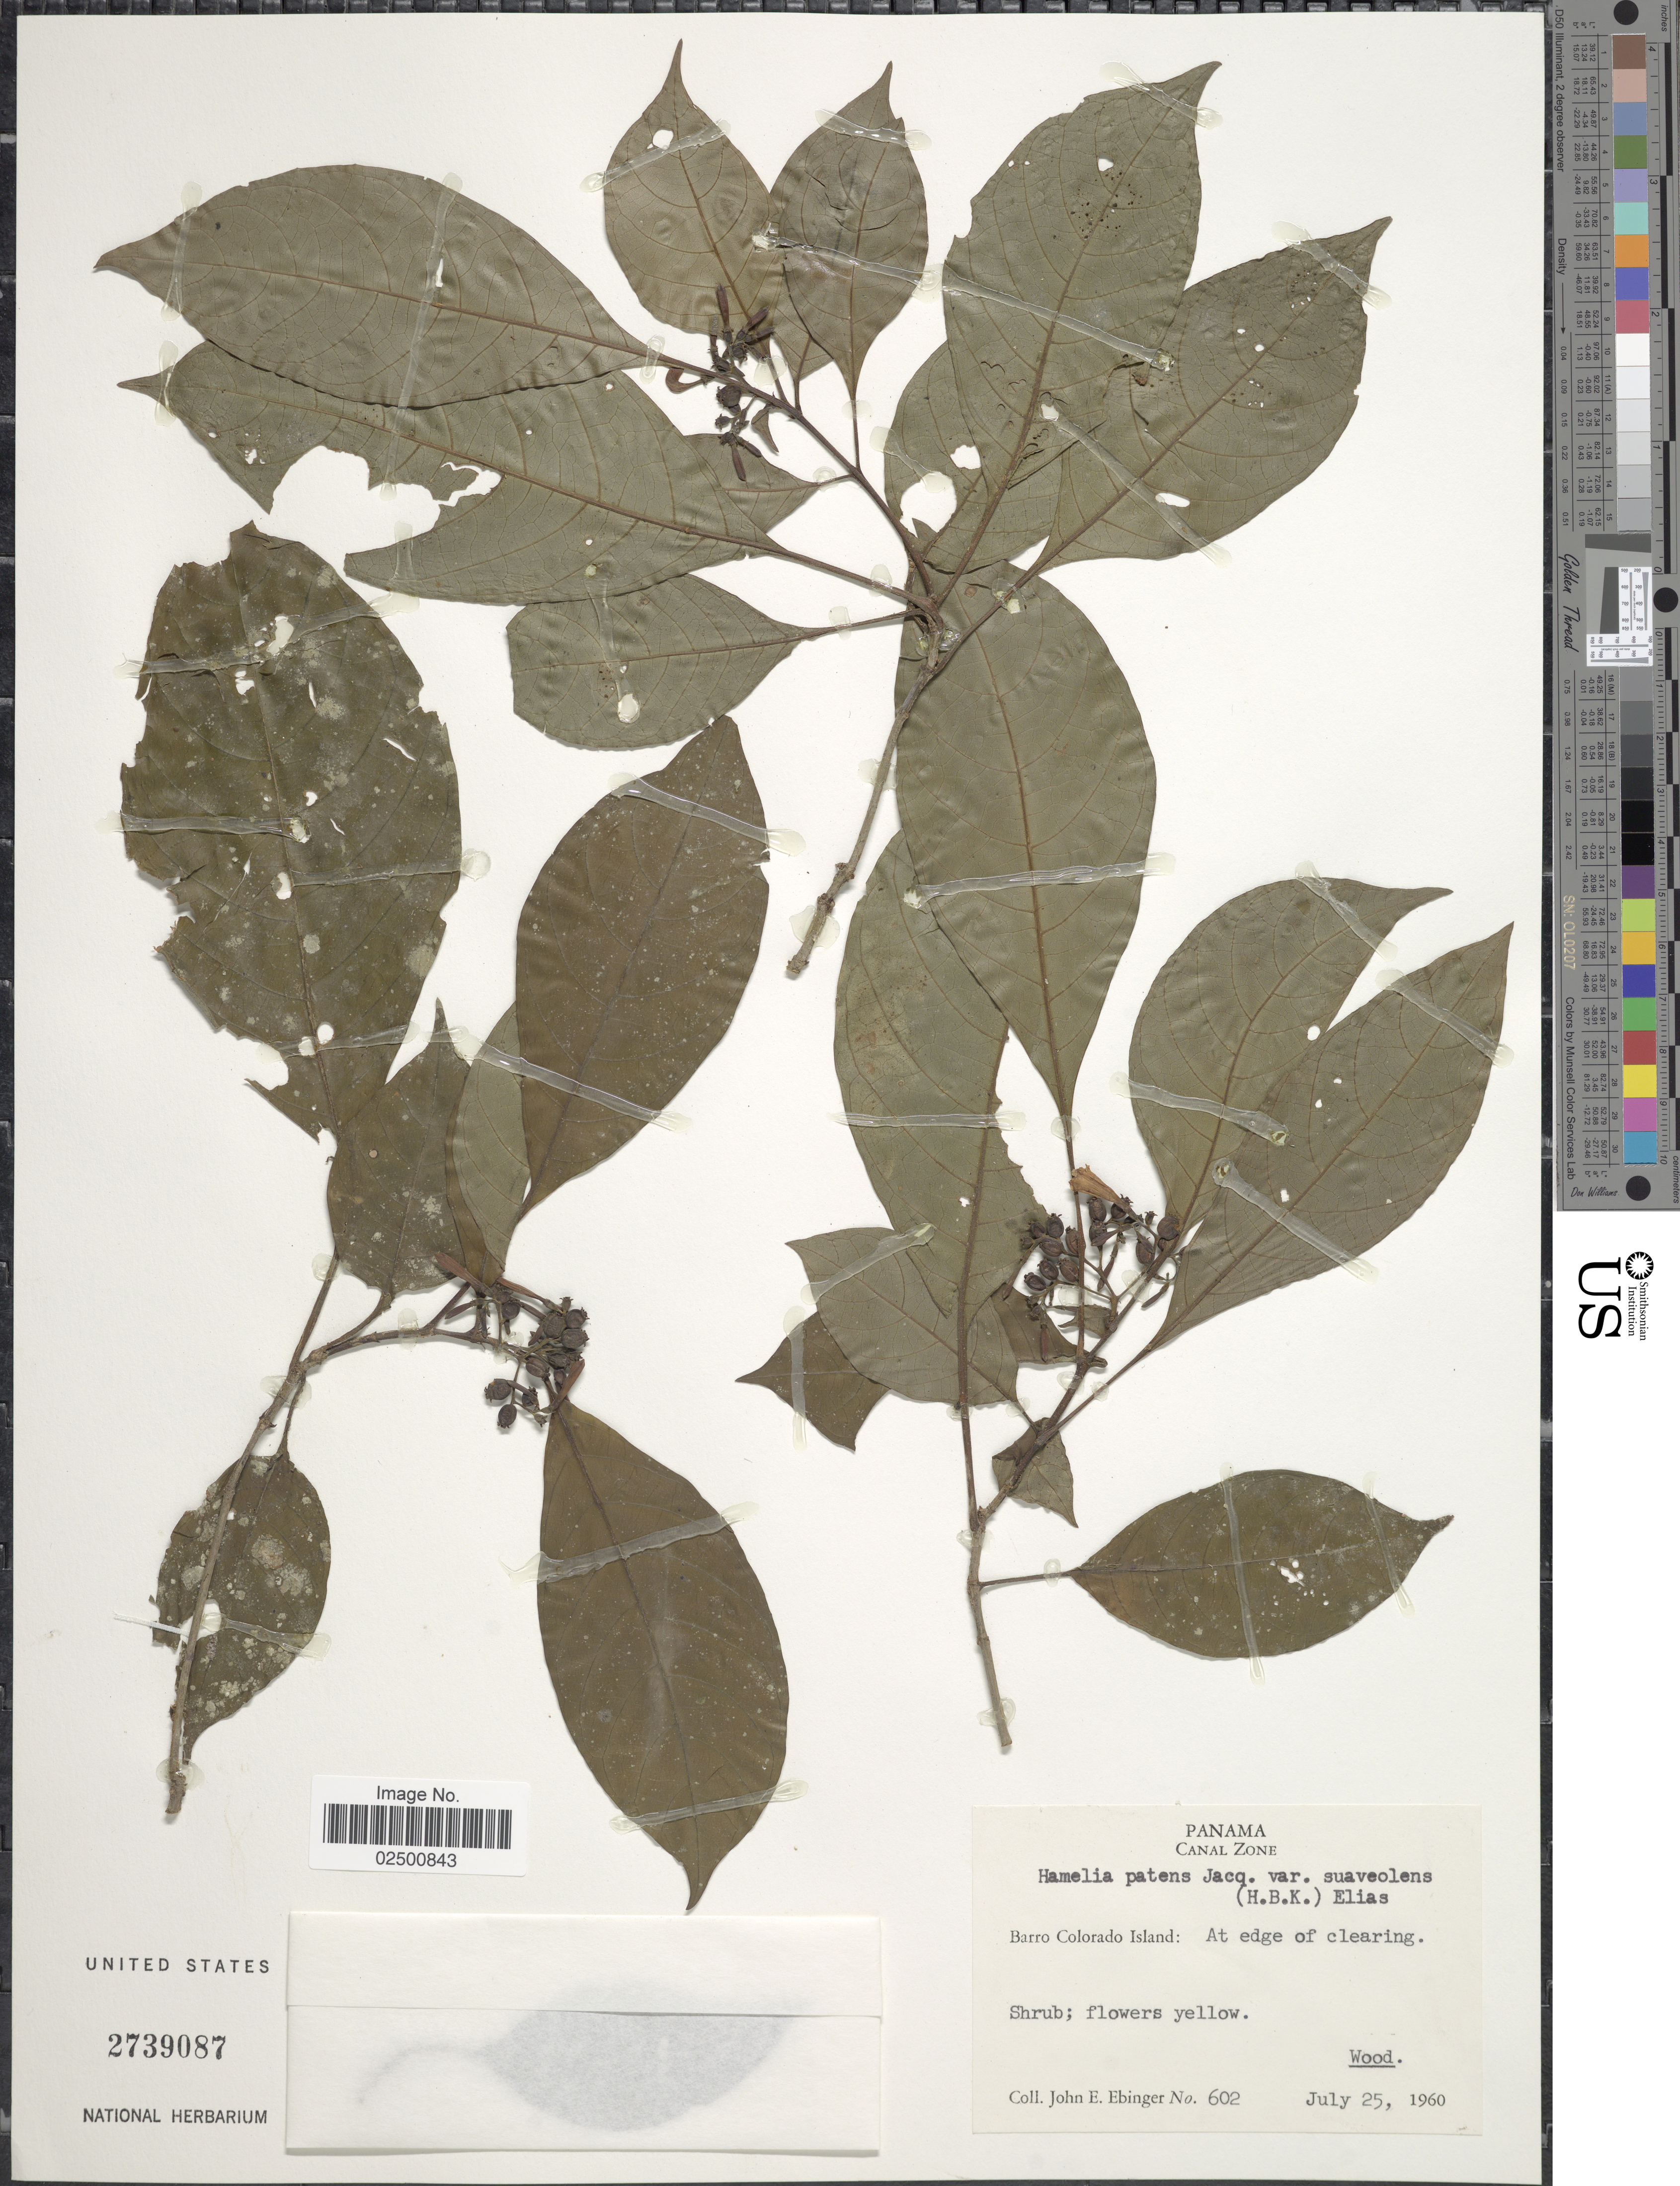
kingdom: Plantae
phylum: Tracheophyta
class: Magnoliopsida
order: Gentianales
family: Rubiaceae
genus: Hamelia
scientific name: Hamelia patens var. suaveolens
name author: (Kunth)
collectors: J. Ebinger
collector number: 602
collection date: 1960-07-25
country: Panama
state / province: Panamá Oeste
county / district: Canal Zone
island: Barro Colorado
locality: Canal Zone, Barro Colorado Island: At edge of clearing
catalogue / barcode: US 2739087